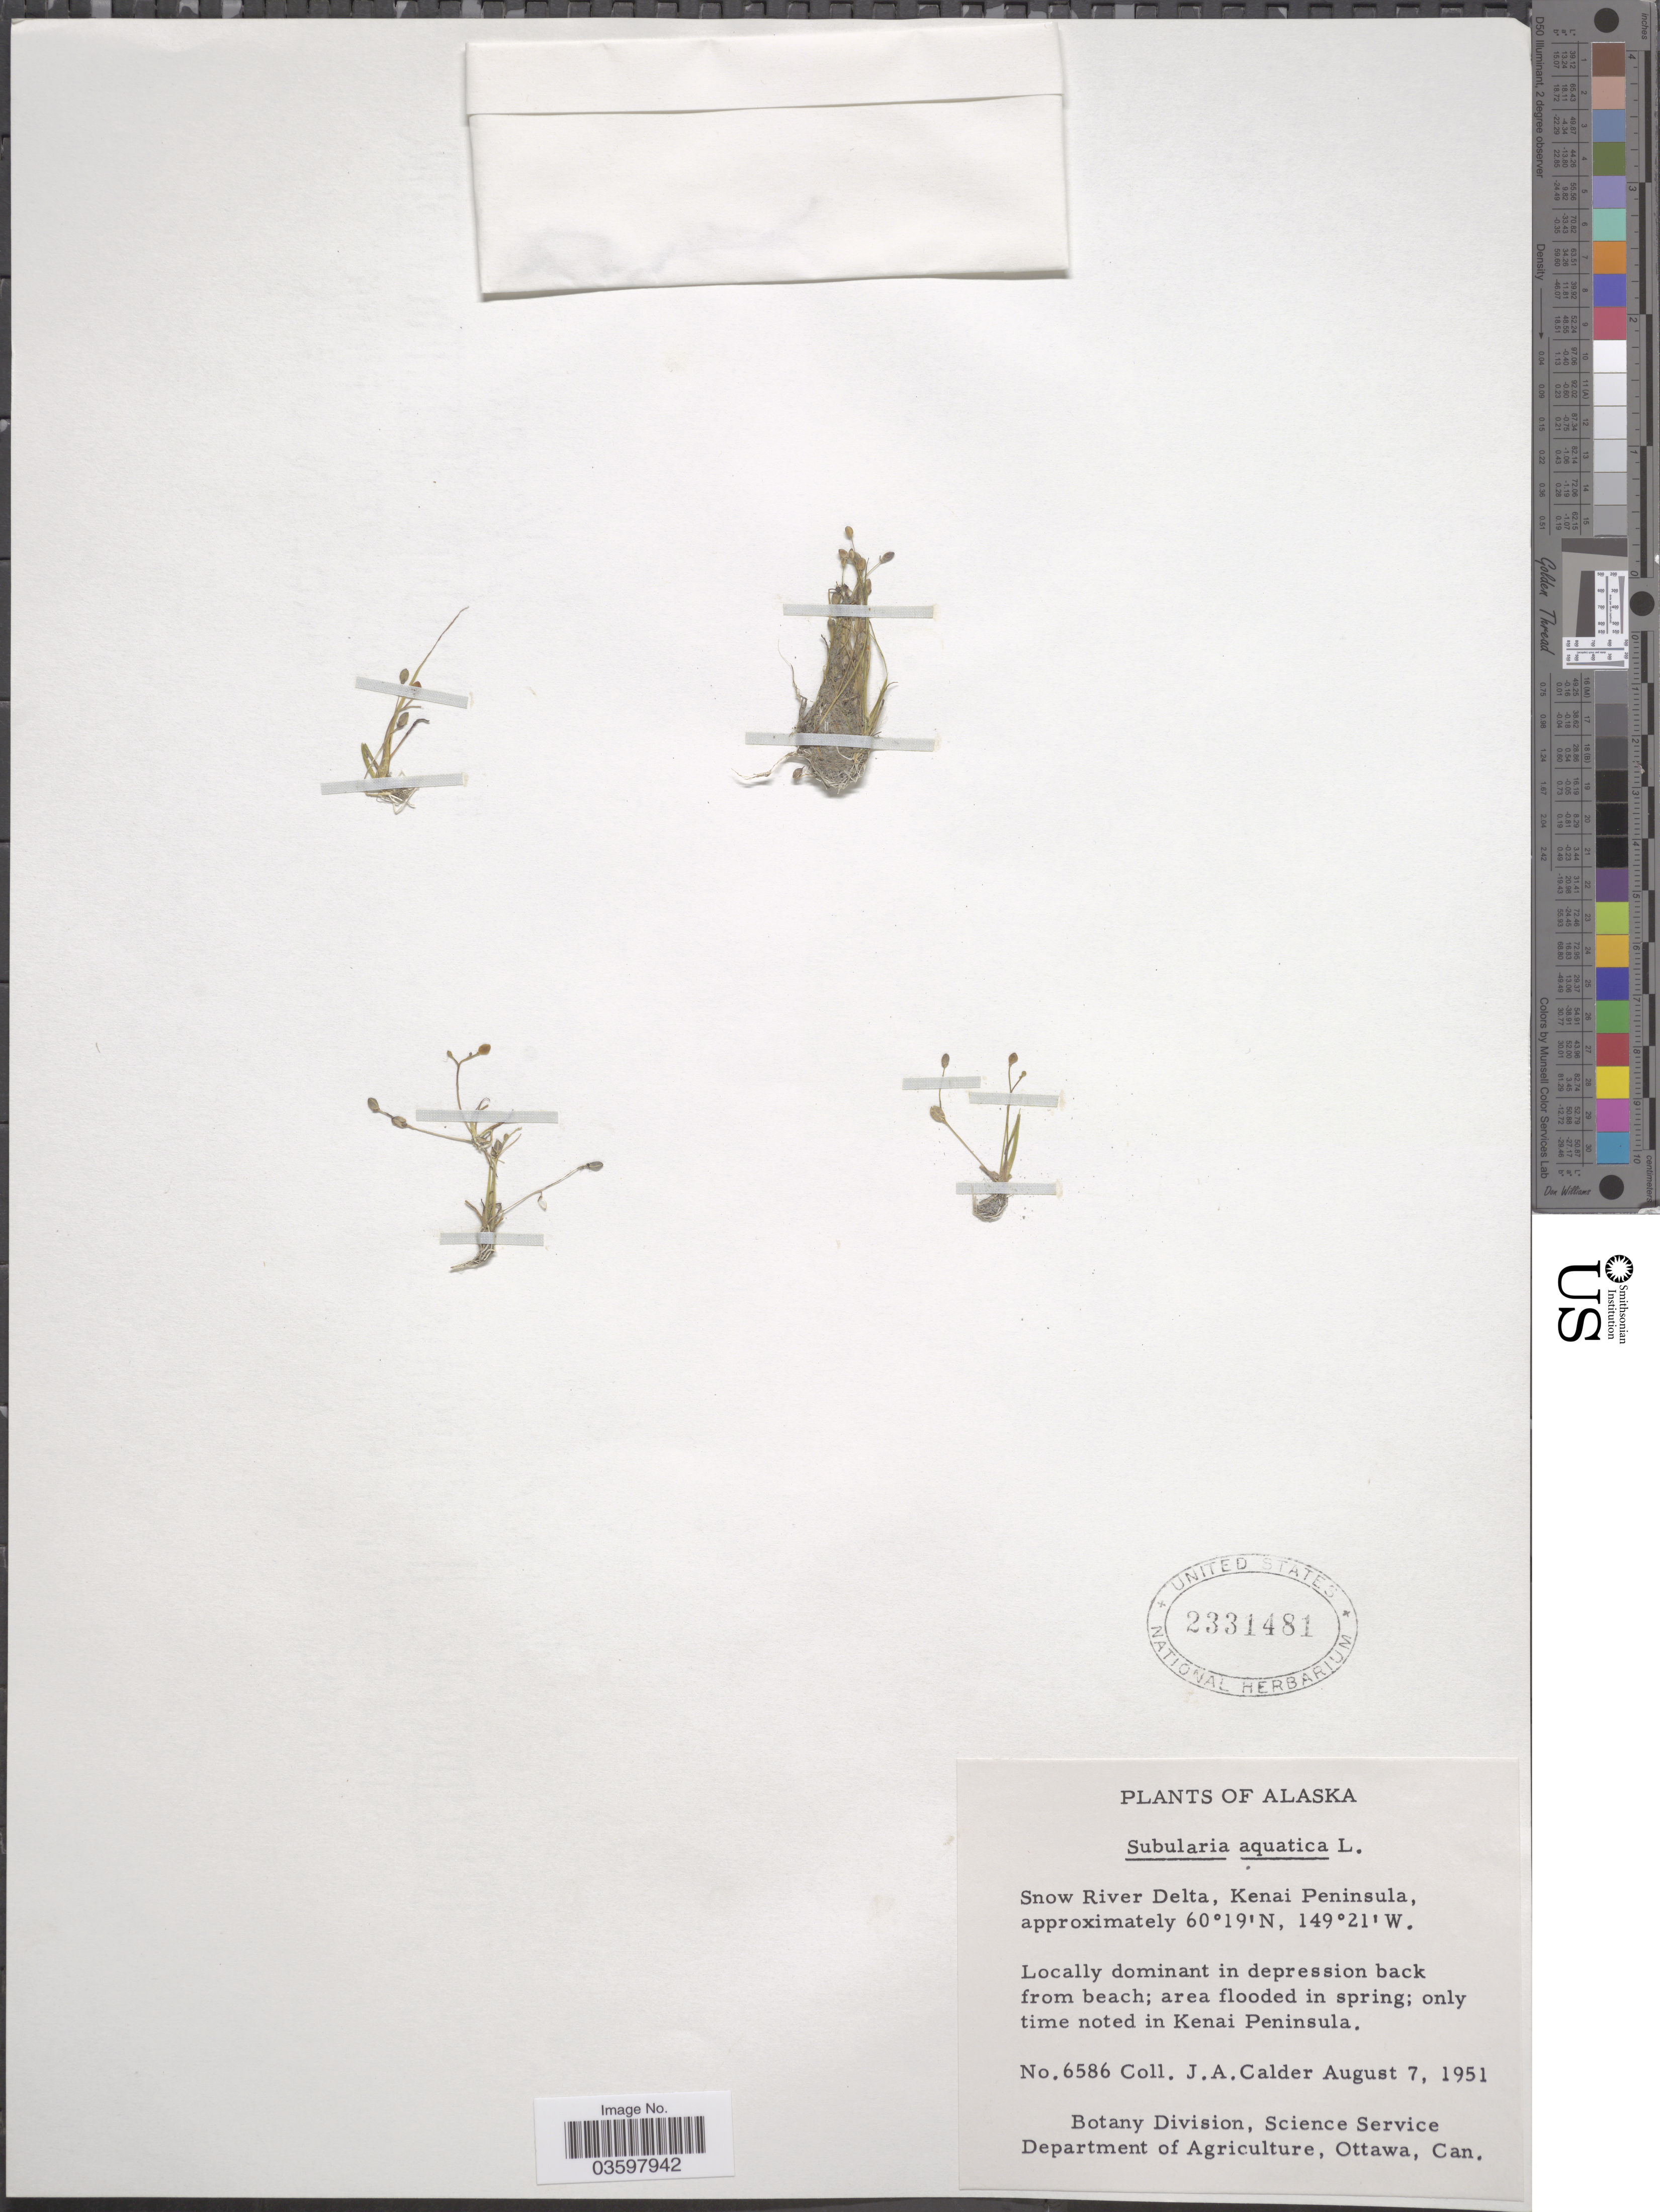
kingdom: Plantae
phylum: Tracheophyta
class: Magnoliopsida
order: Brassicales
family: Brassicaceae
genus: Subularia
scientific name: Subularia aquatica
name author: L.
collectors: J. A. Calder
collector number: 6586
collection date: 1951-08-07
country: United States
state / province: Alaska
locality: Snow River Delta, Kenai Peninsula.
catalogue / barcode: US 2331481